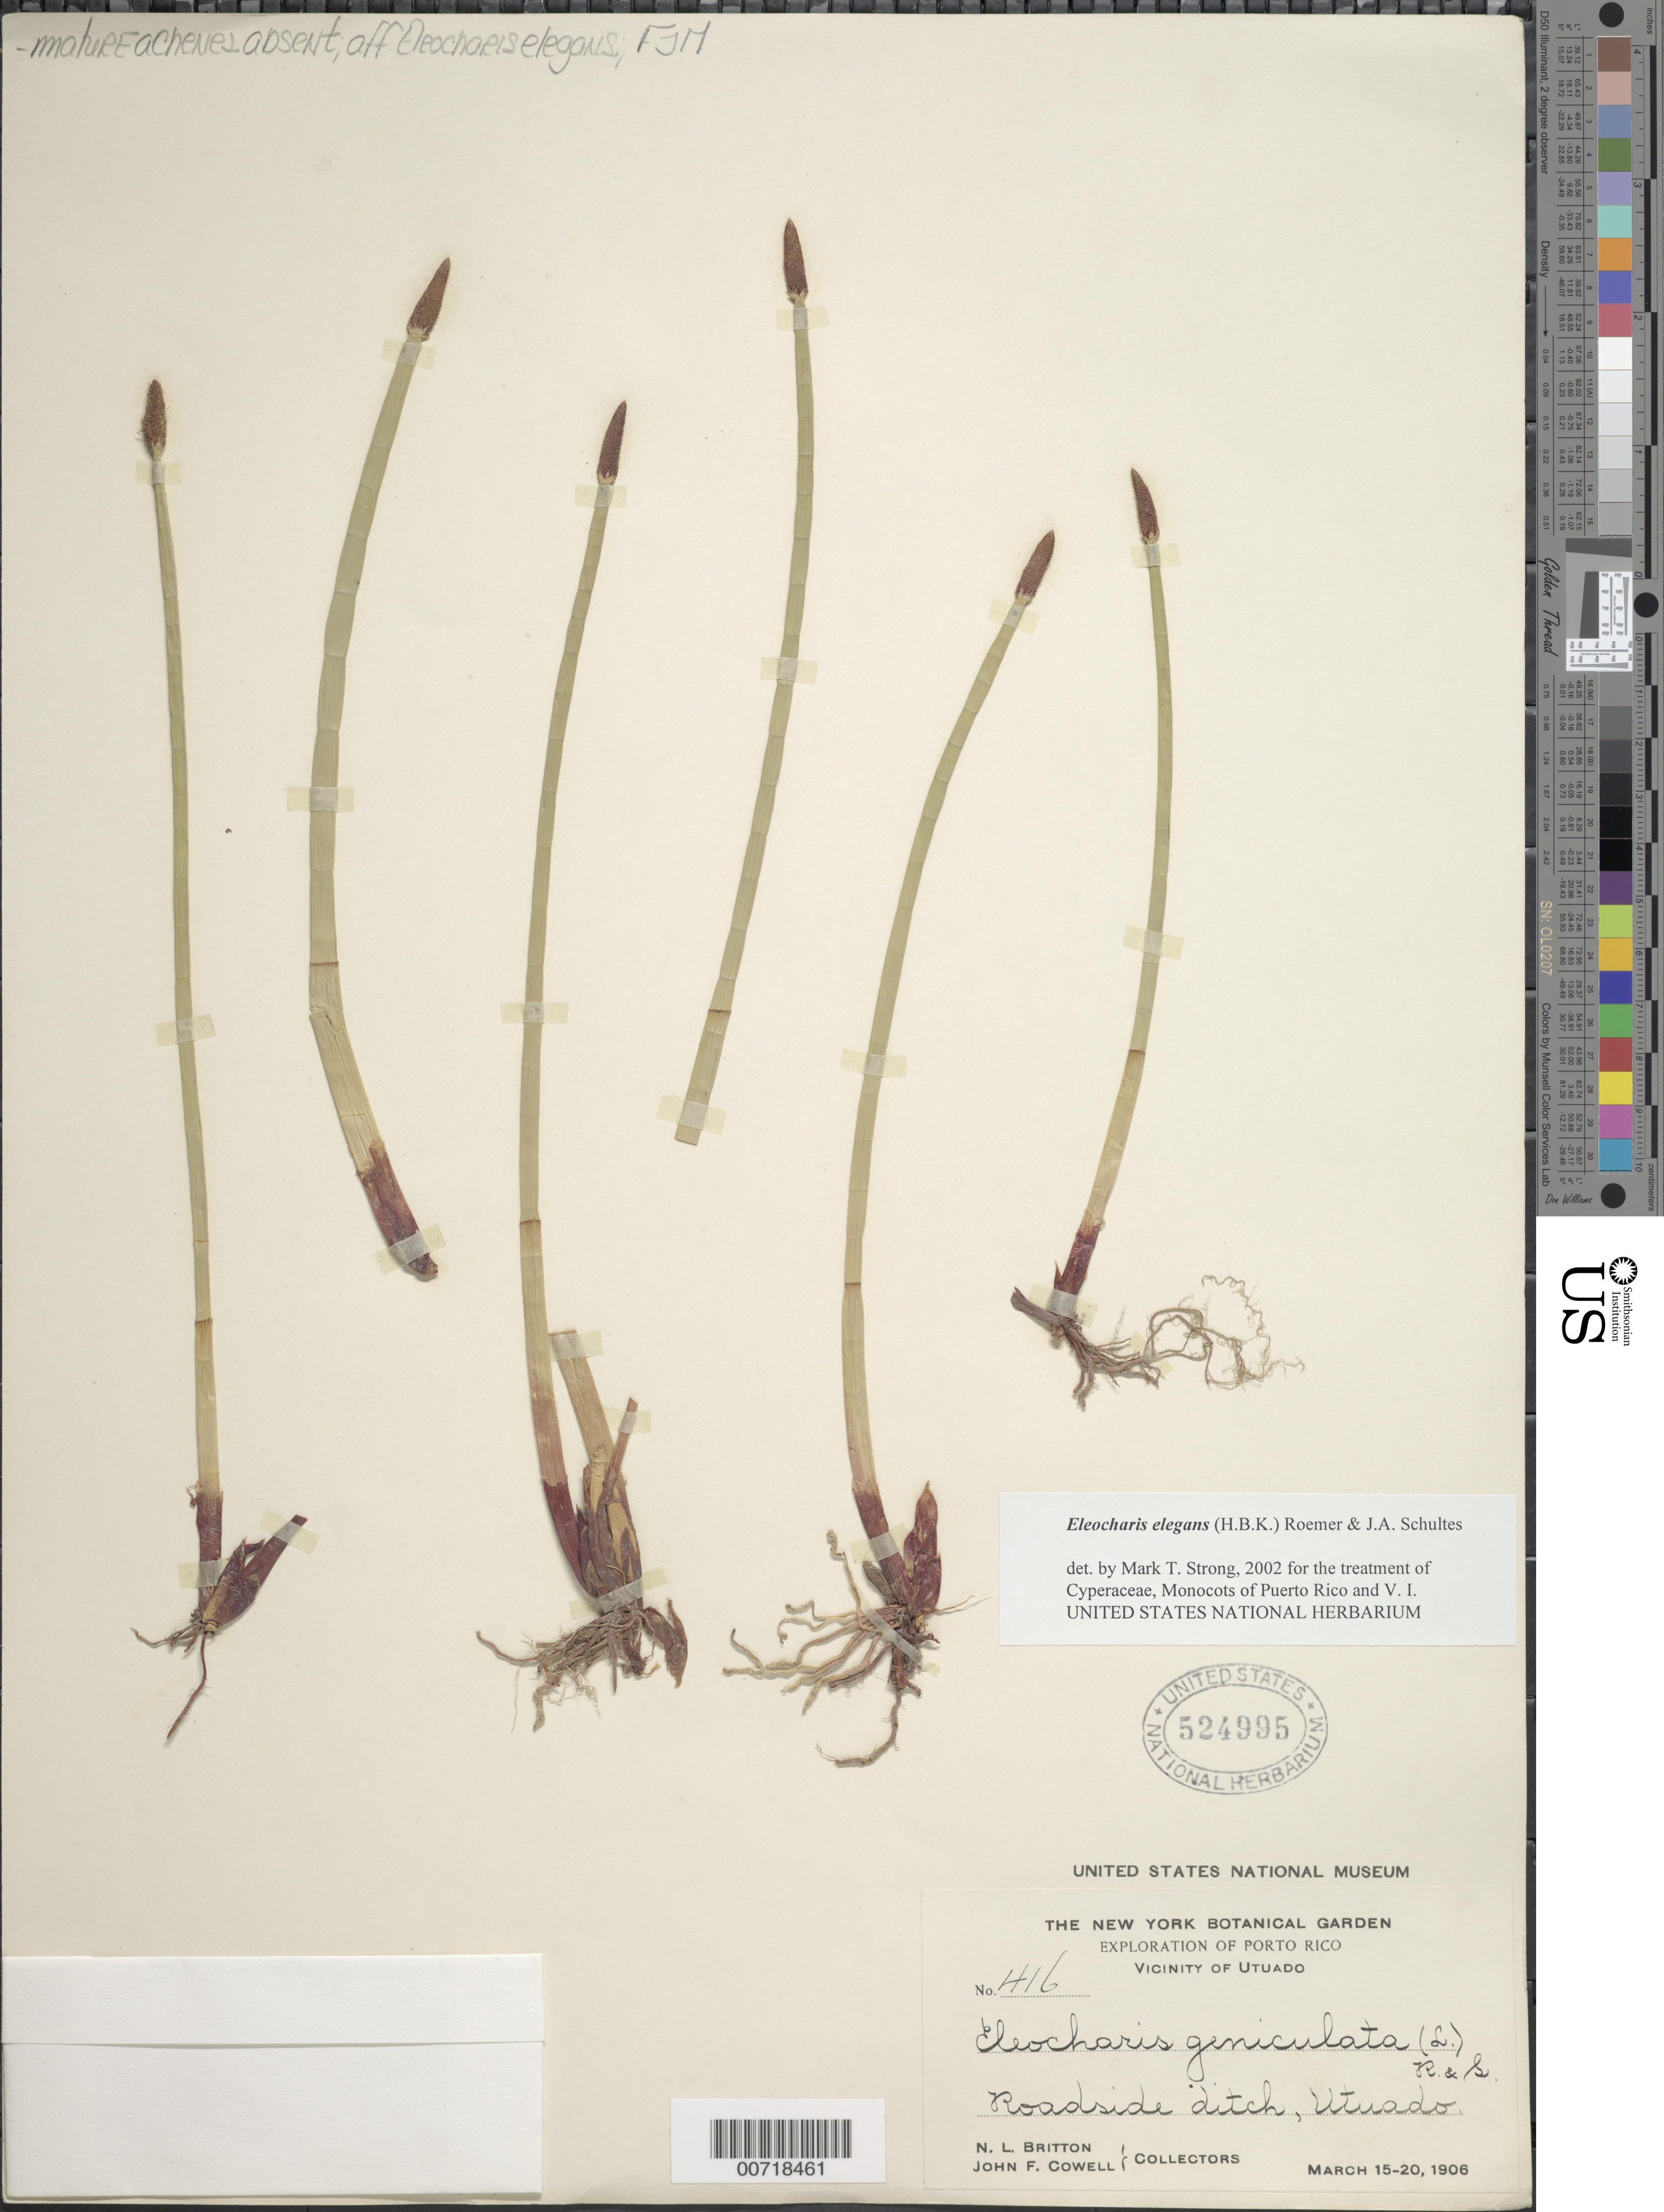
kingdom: Plantae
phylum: Tracheophyta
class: Liliopsida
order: Poales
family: Cyperaceae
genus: Eleocharis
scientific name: Eleocharis elegans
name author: (Kunth) Roem. & Schult.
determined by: Strong, M. T., (US), Smithsonian Institution - National Museum of Natural History (UNITED STATES)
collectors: N. Britton & J. F. Cowell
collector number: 416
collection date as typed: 15 Mar 1906 to 20 Mar 1906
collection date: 1906-03-15/1906-03-20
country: Puerto Rico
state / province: Utuado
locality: Vicinity of Utuado.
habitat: Roadside ditch.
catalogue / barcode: US 524995